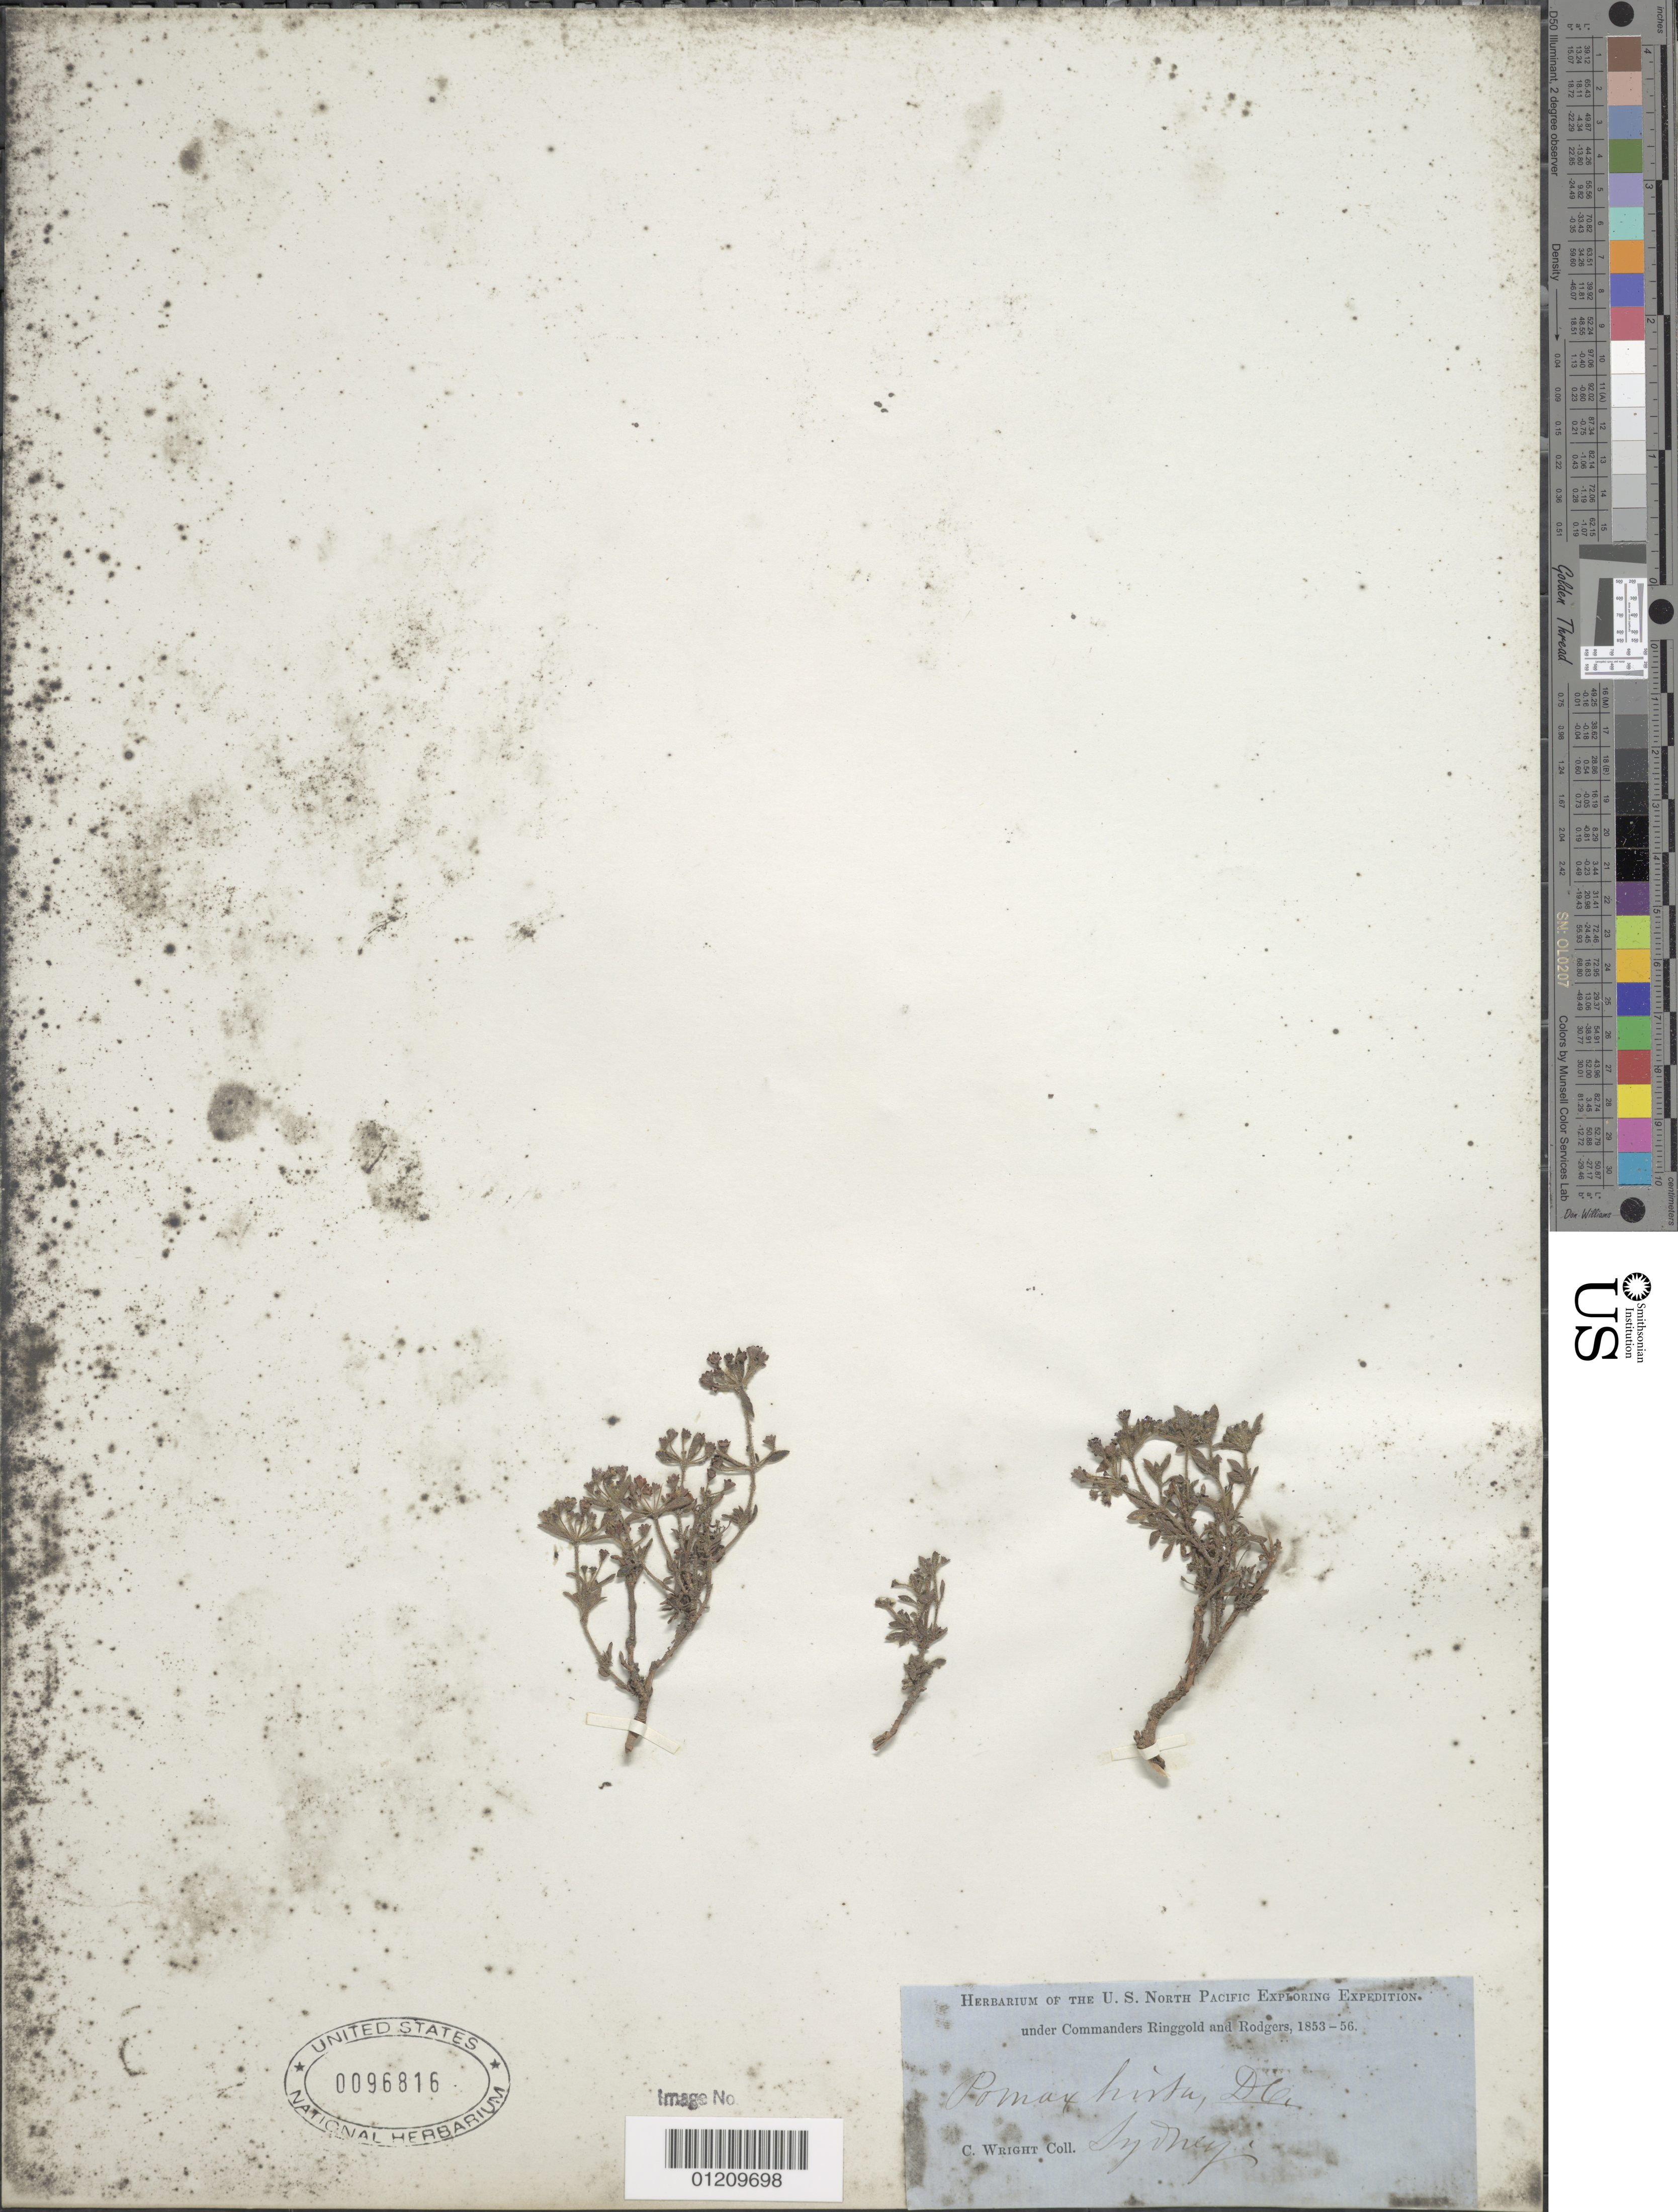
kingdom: Plantae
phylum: Tracheophyta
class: Magnoliopsida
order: Gentianales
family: Rubiaceae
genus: Pomax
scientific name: Pomax hirta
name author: DC.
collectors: C. Wright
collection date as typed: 1853 to -- -- 1856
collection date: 1853/1856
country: Australia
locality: Sydney.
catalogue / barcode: US 96816